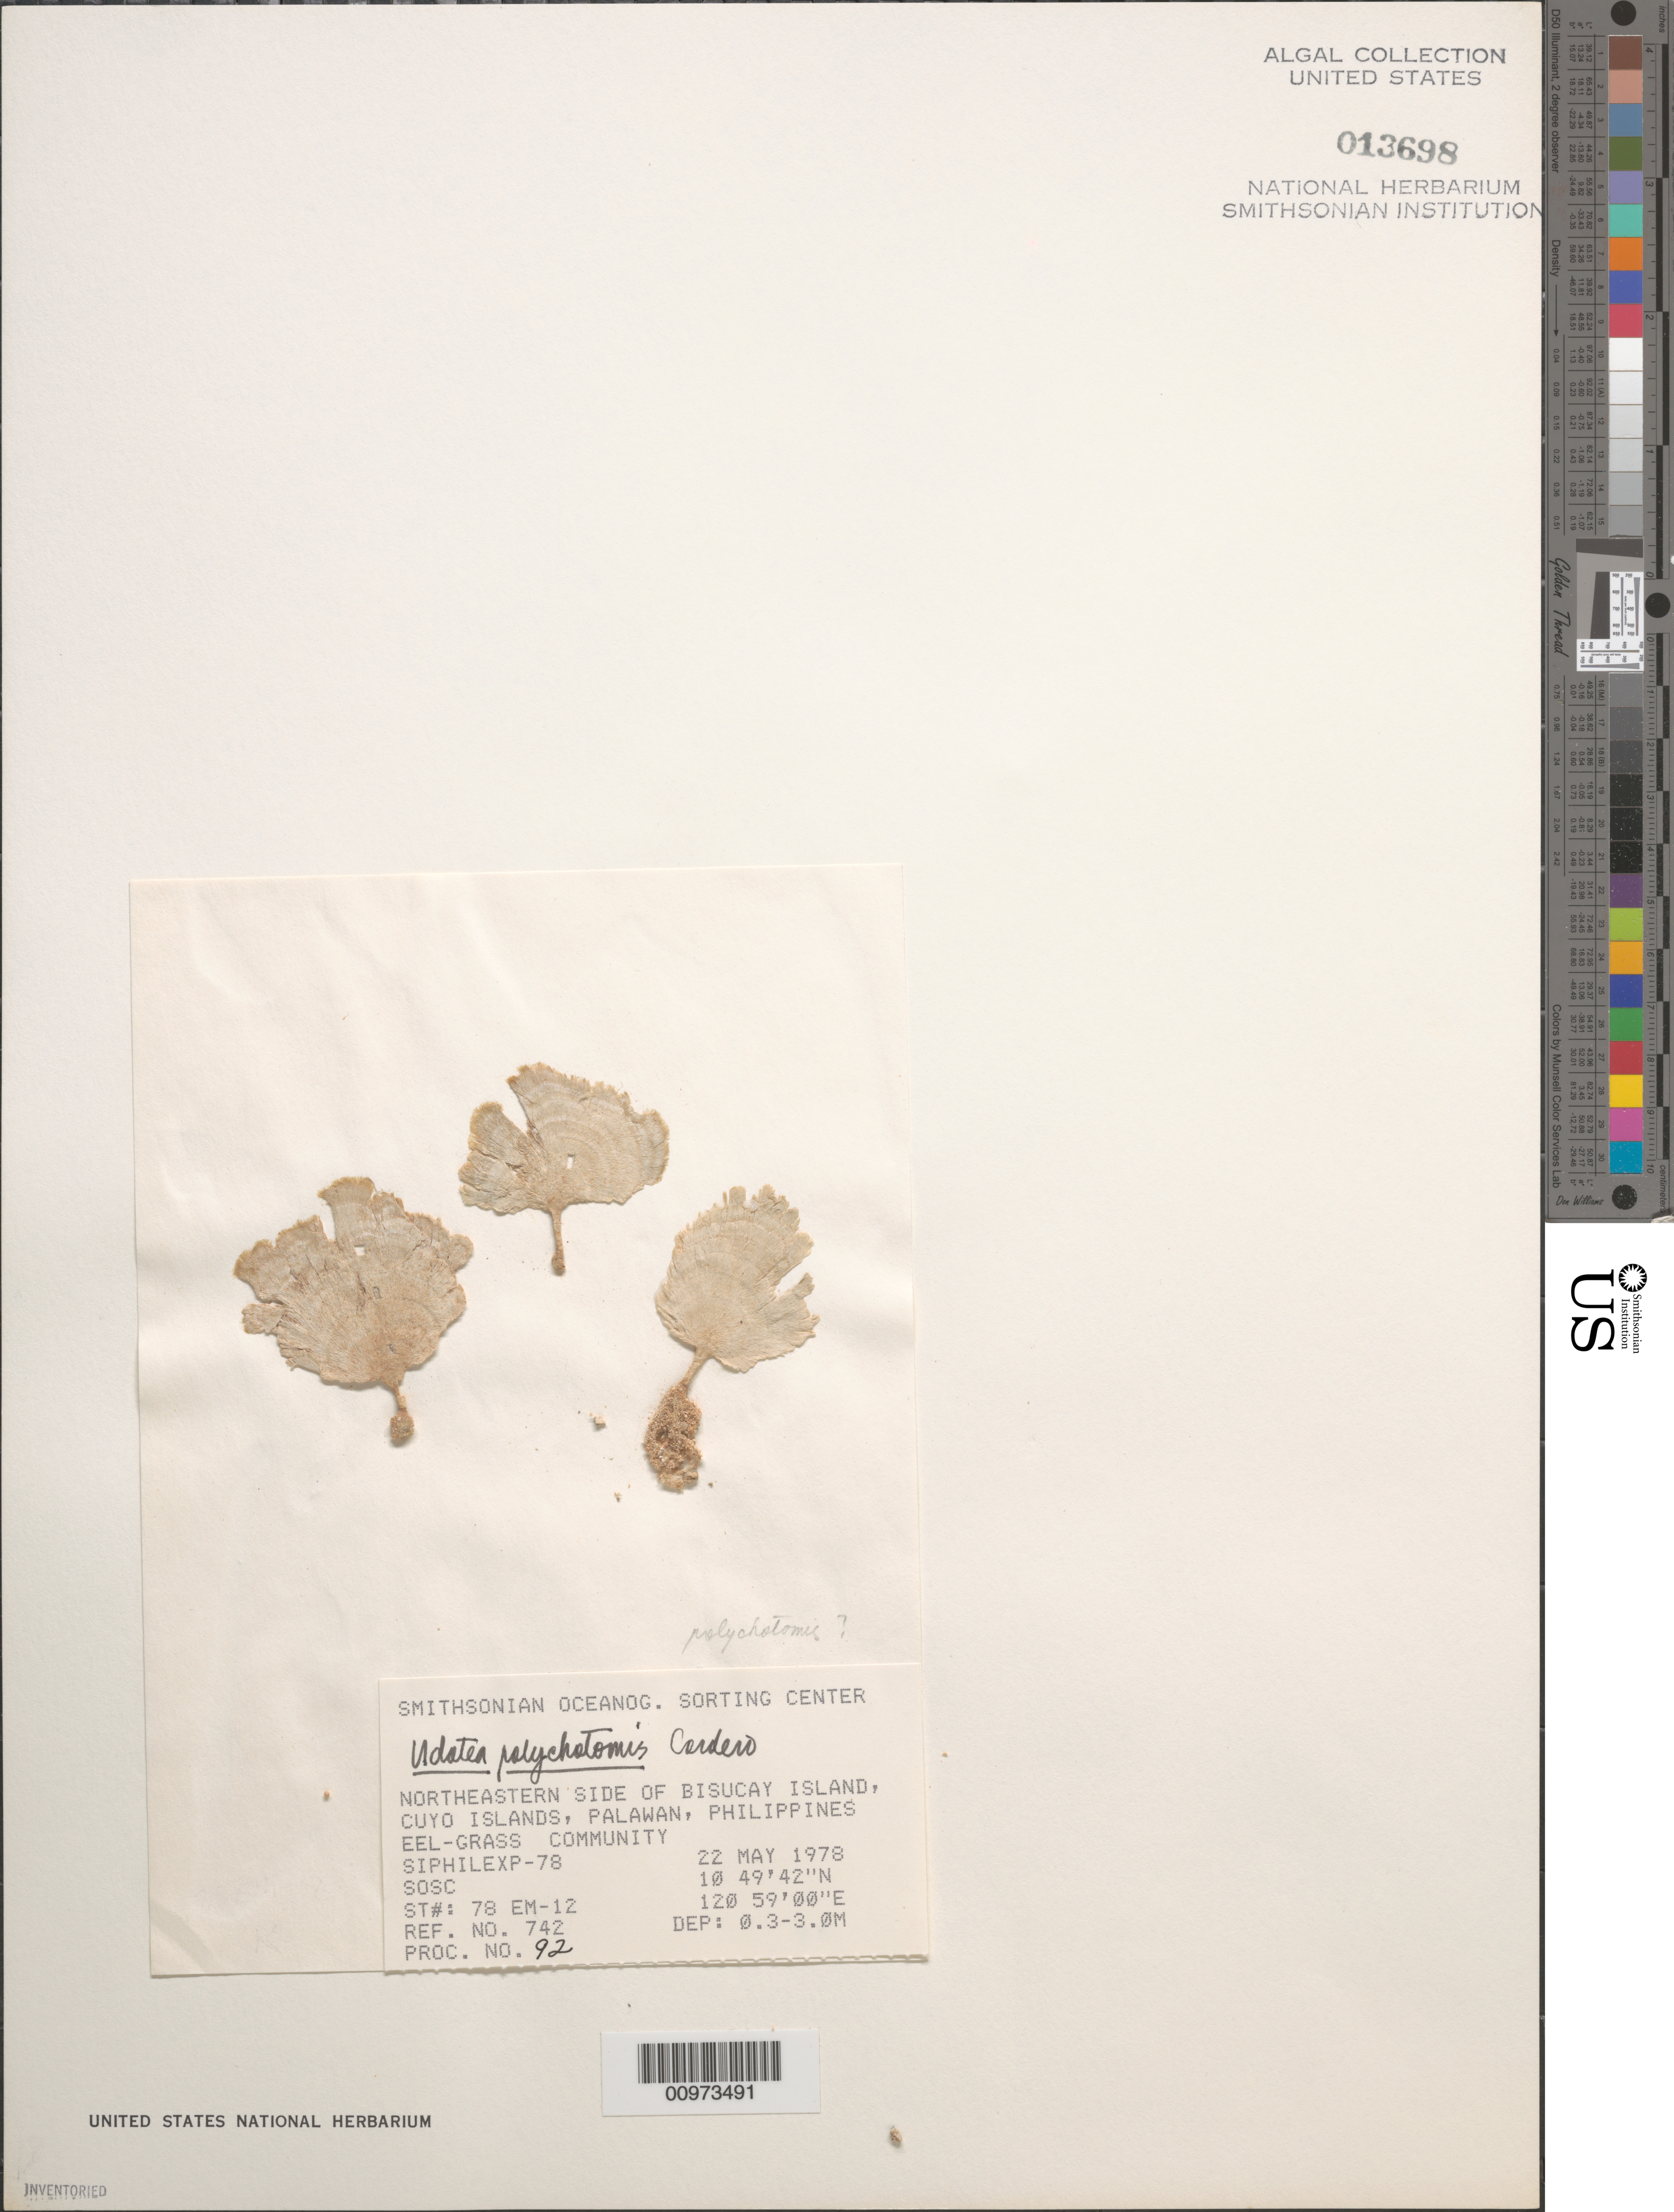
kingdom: Plantae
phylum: Chlorophyta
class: Ulvophyceae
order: Bryopsidales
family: Udoteaceae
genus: Udotea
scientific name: Udotea polychotomis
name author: Cordero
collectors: SOSC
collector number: Station 78 EM-12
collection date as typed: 22 May 1978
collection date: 1978-05-22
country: Philippines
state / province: Mimaropa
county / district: Palawan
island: Bisucay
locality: Northeastern side of island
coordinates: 10 49' 42" N, 120 59' 00" E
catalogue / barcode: US 13698